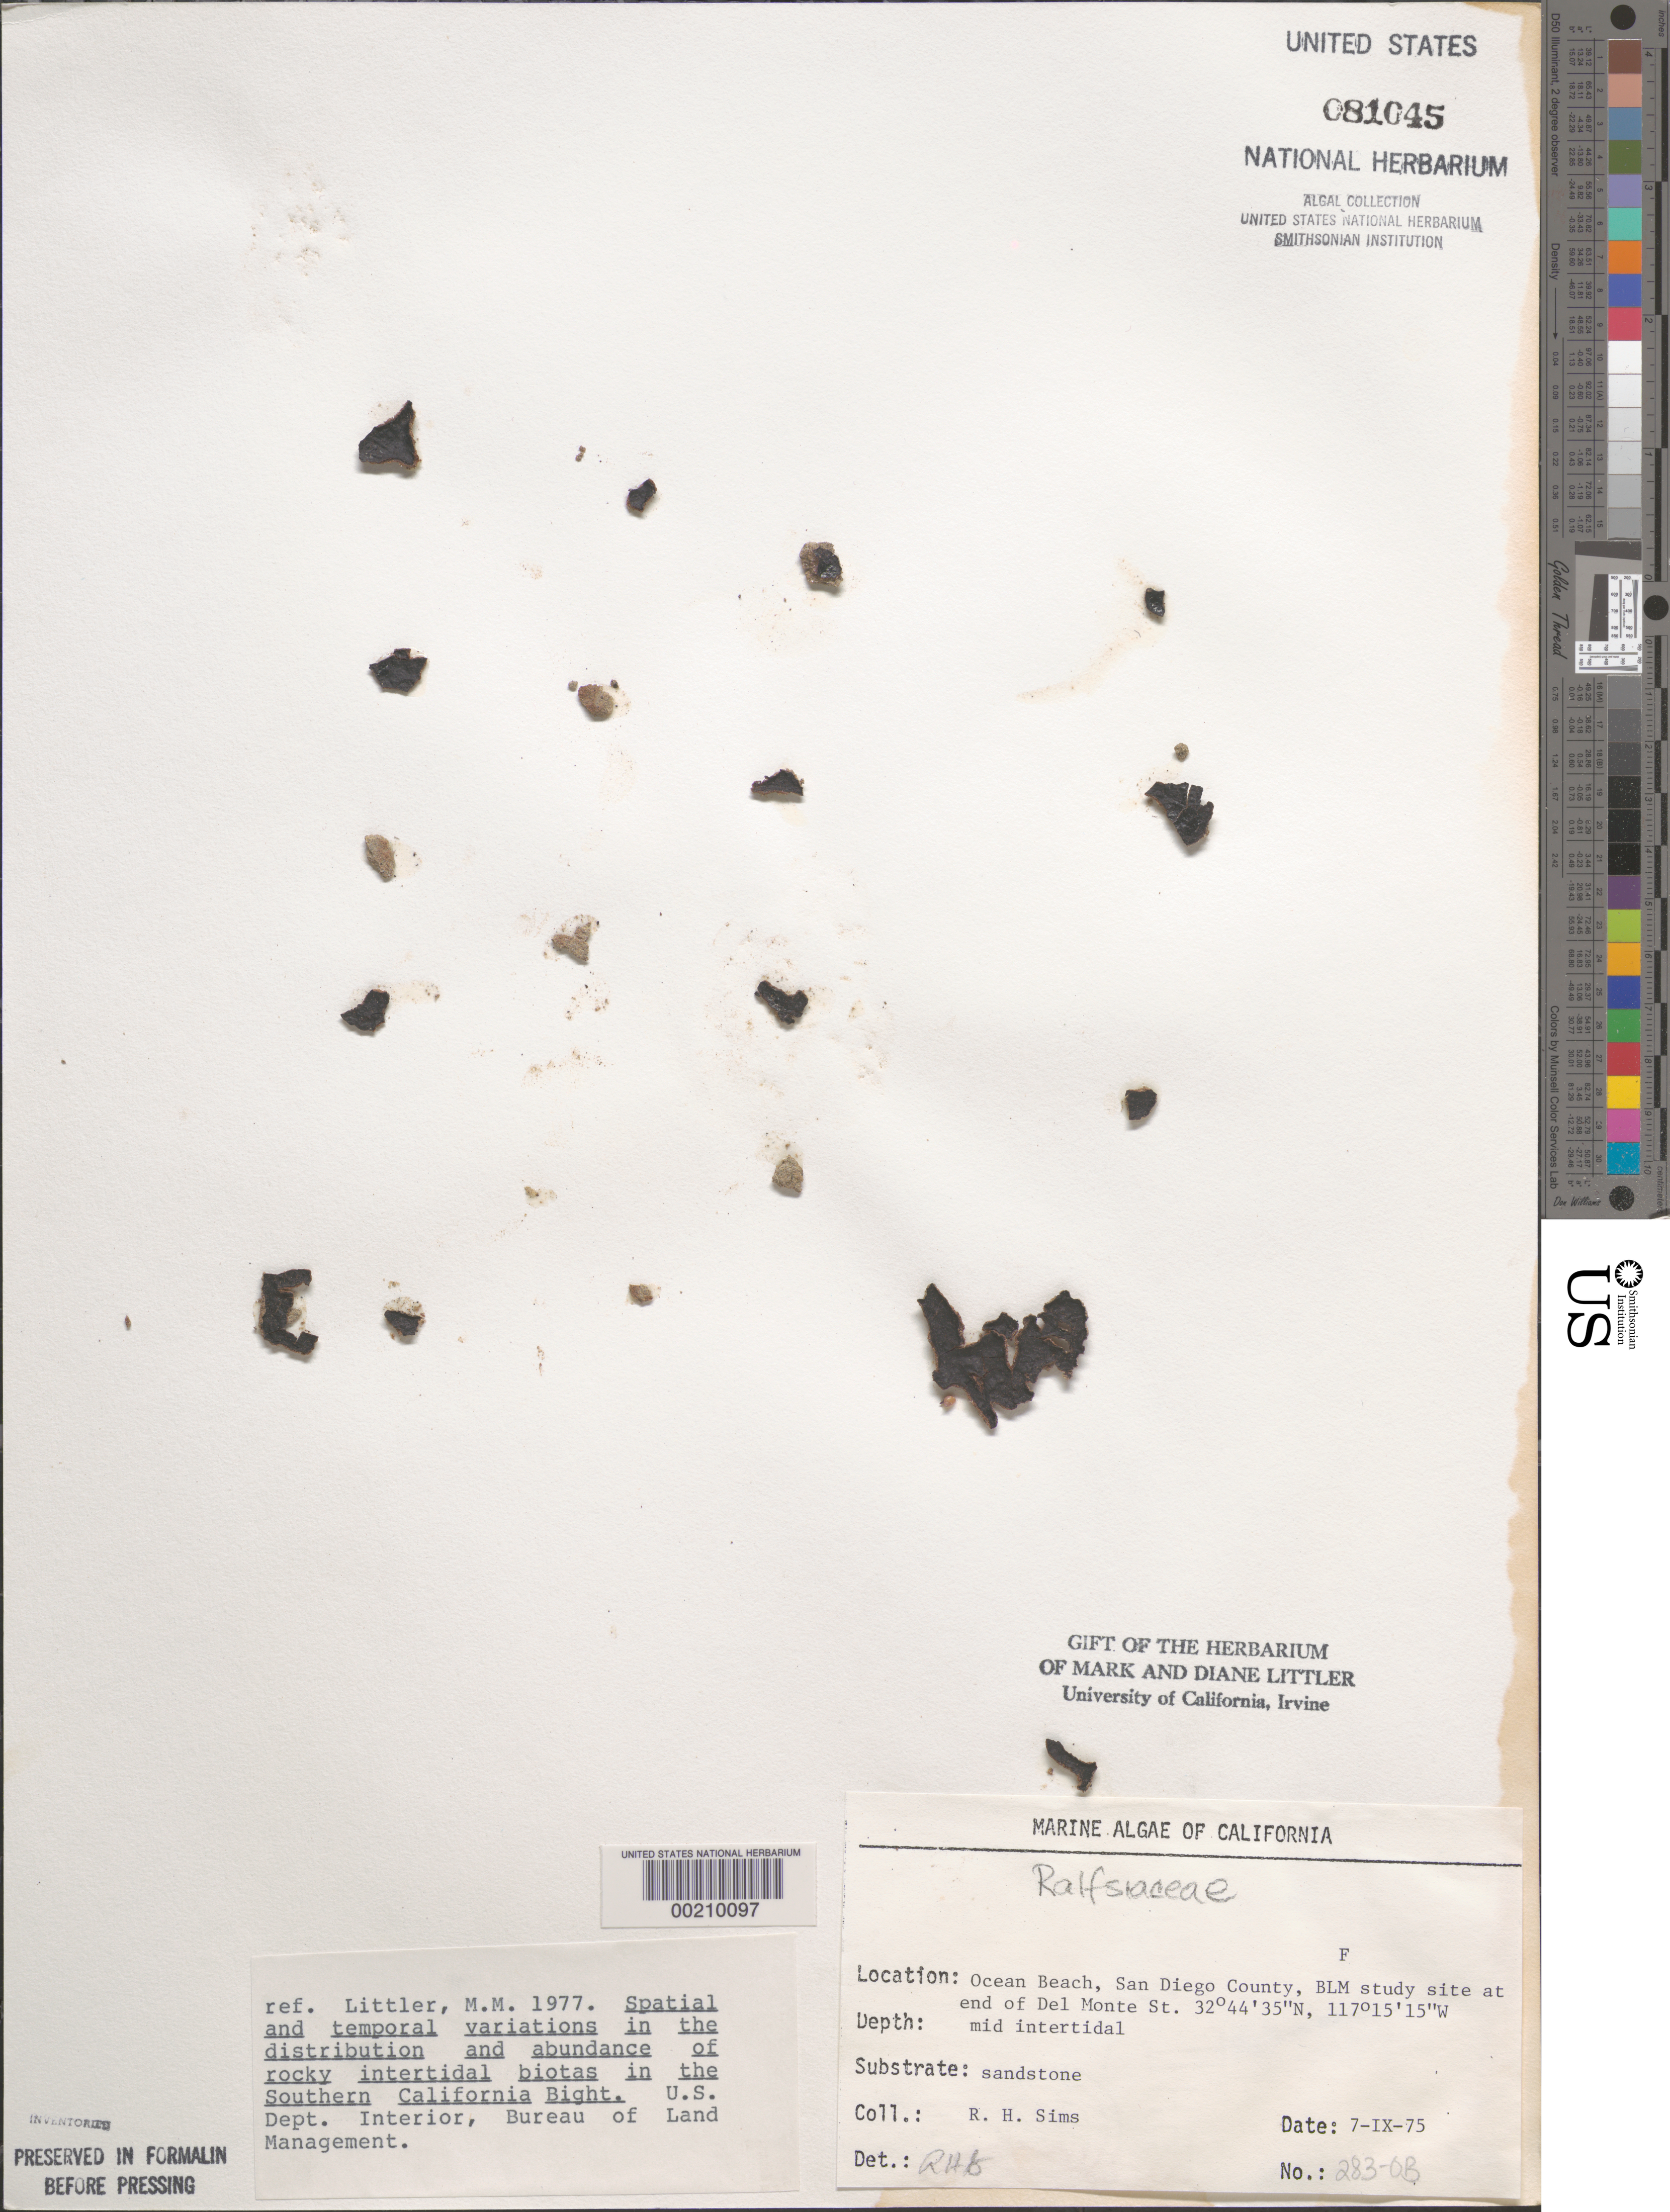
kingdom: Chromista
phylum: Ochrophyta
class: Phaeophyceae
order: Ralfsiales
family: Ralfsiaceae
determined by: Sims, Robert H.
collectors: R. H. Sims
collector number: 283-ob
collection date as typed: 07 Sep 1976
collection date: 1976-09-07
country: United States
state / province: California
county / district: San Diego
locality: End of Del Monte Street, Ocean Beach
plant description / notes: BLM-SOCALBIGHT Rocky Intertidal Survey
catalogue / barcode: US 81045